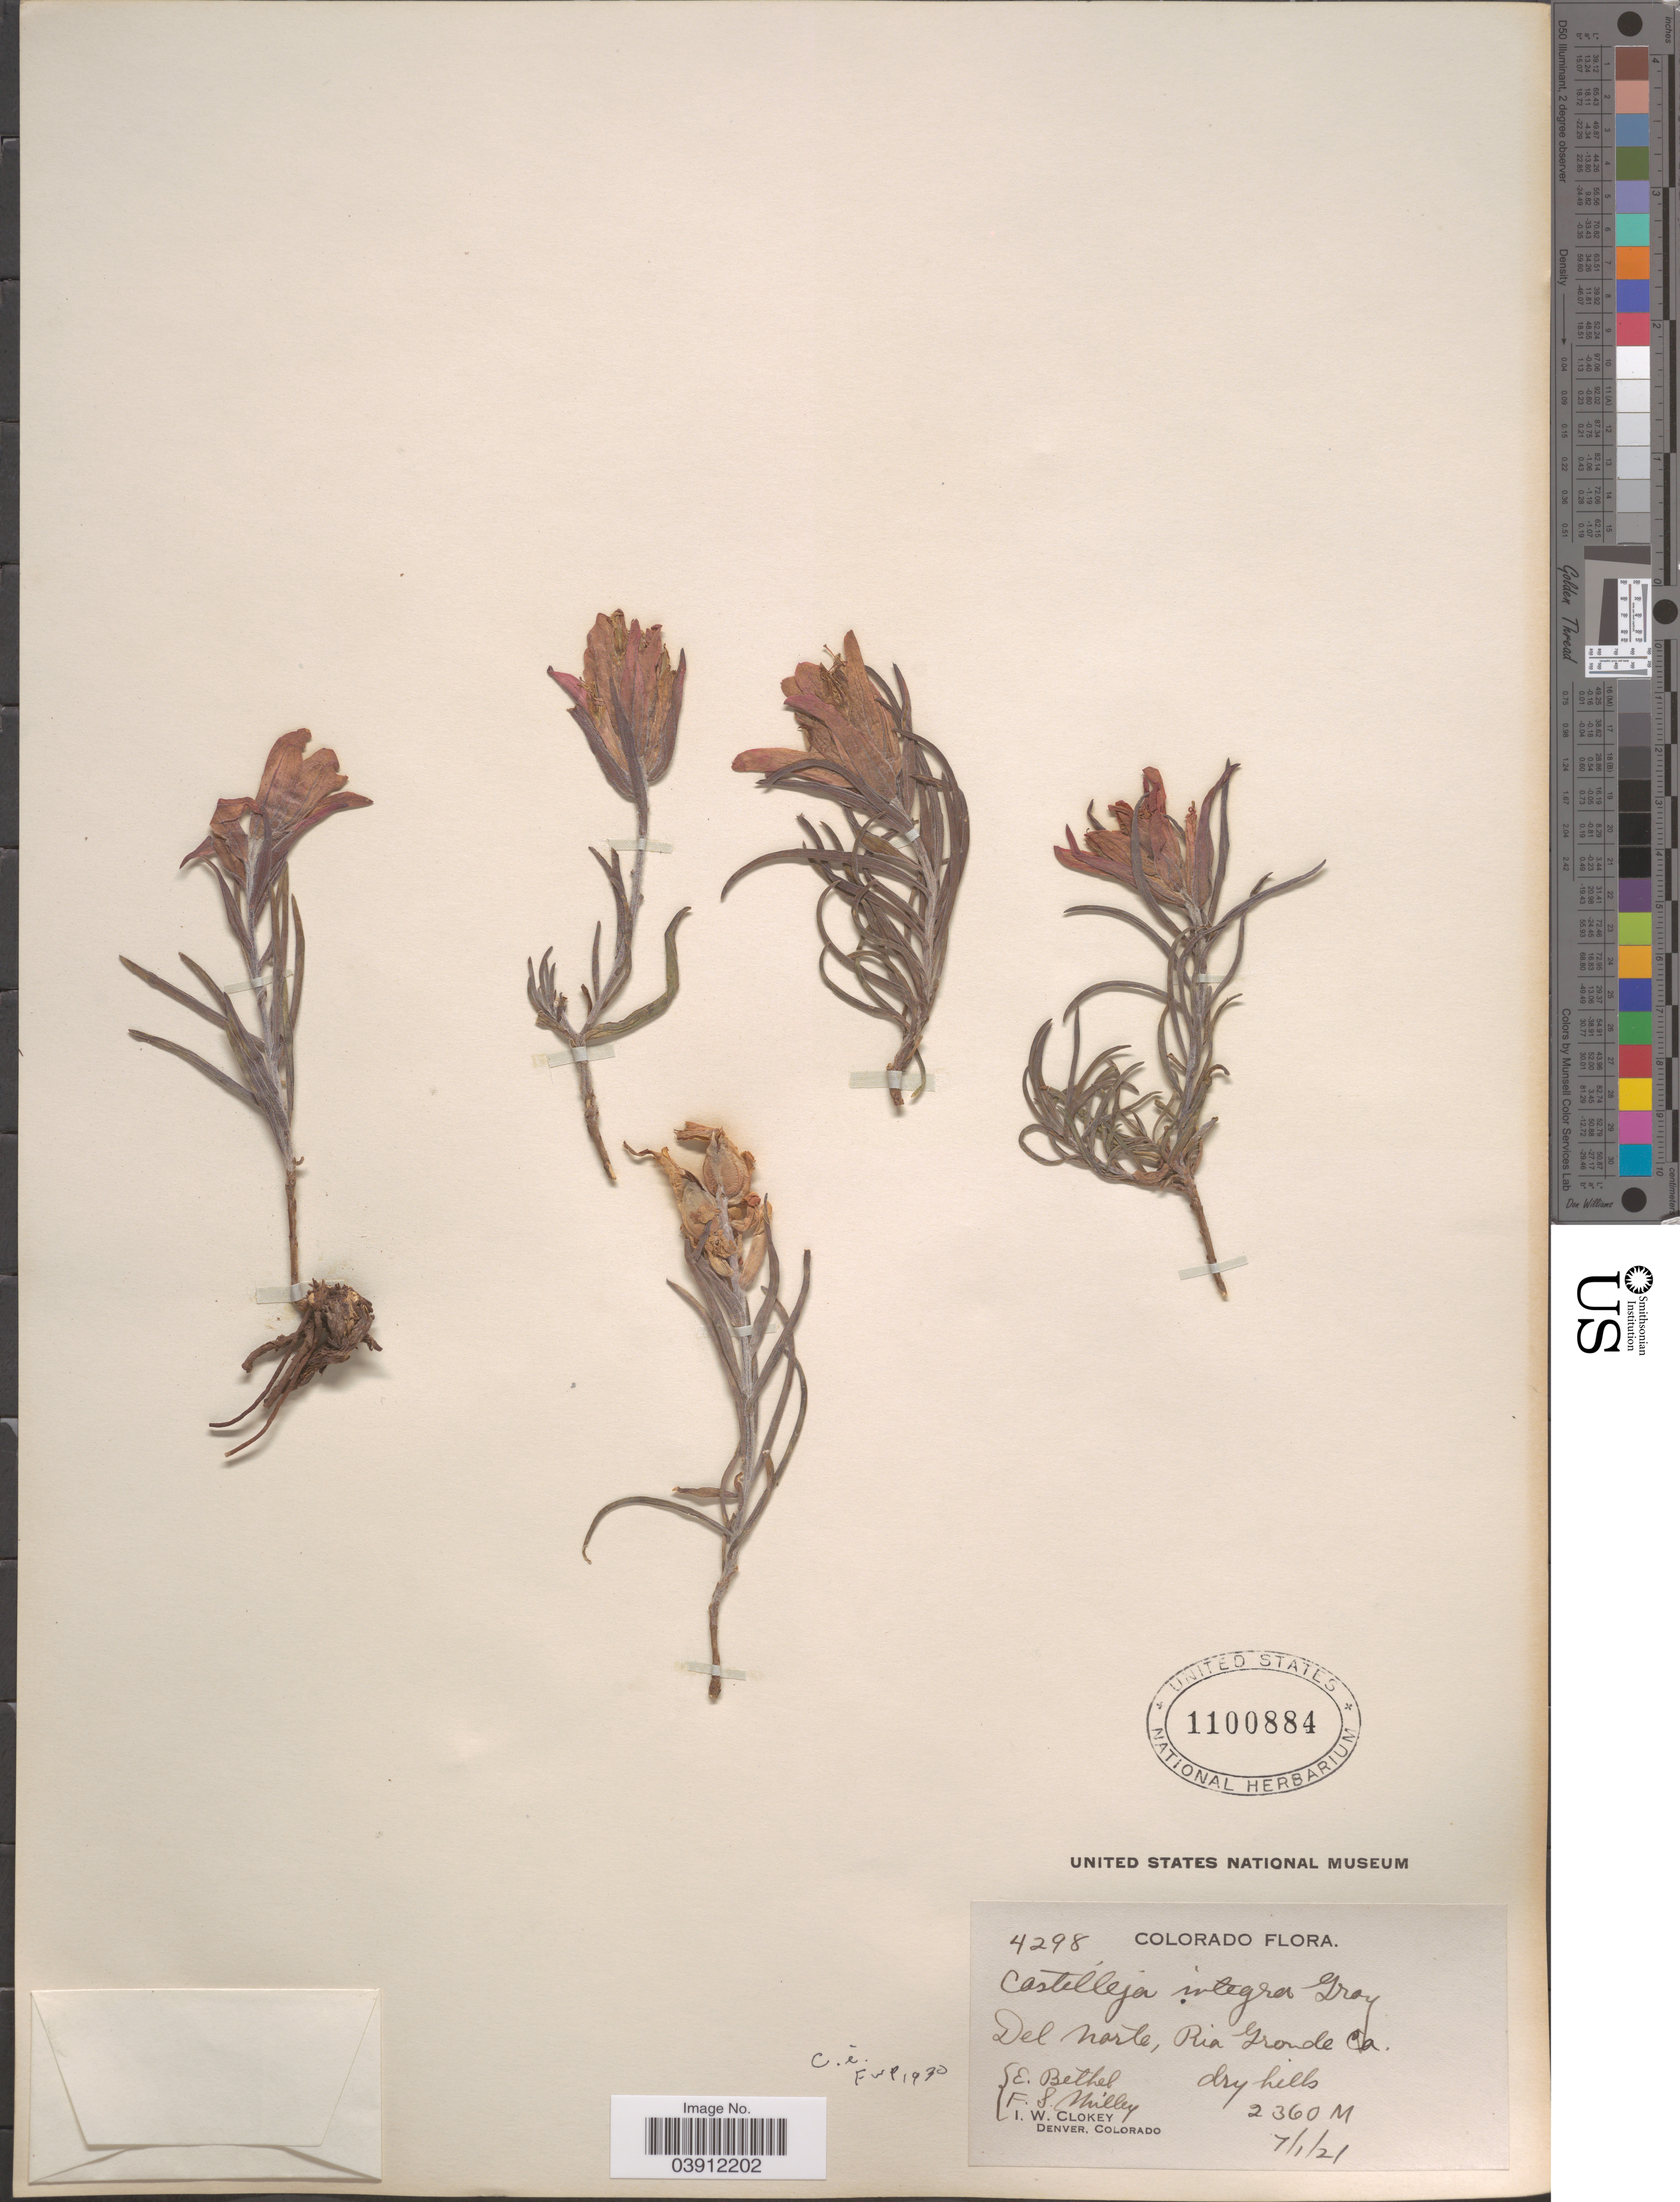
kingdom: Plantae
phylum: Tracheophyta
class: Magnoliopsida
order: Lamiales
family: Orobanchaceae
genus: Castilleja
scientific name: Castilleja integra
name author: A. Gray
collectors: E. Bethel, F. Milley & I. W. Clokey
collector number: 4298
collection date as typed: Transcribed d/m/y: 1/7/21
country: United States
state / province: Colorado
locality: Del Norte, Ria Grande Co.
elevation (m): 2360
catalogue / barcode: US 1100884